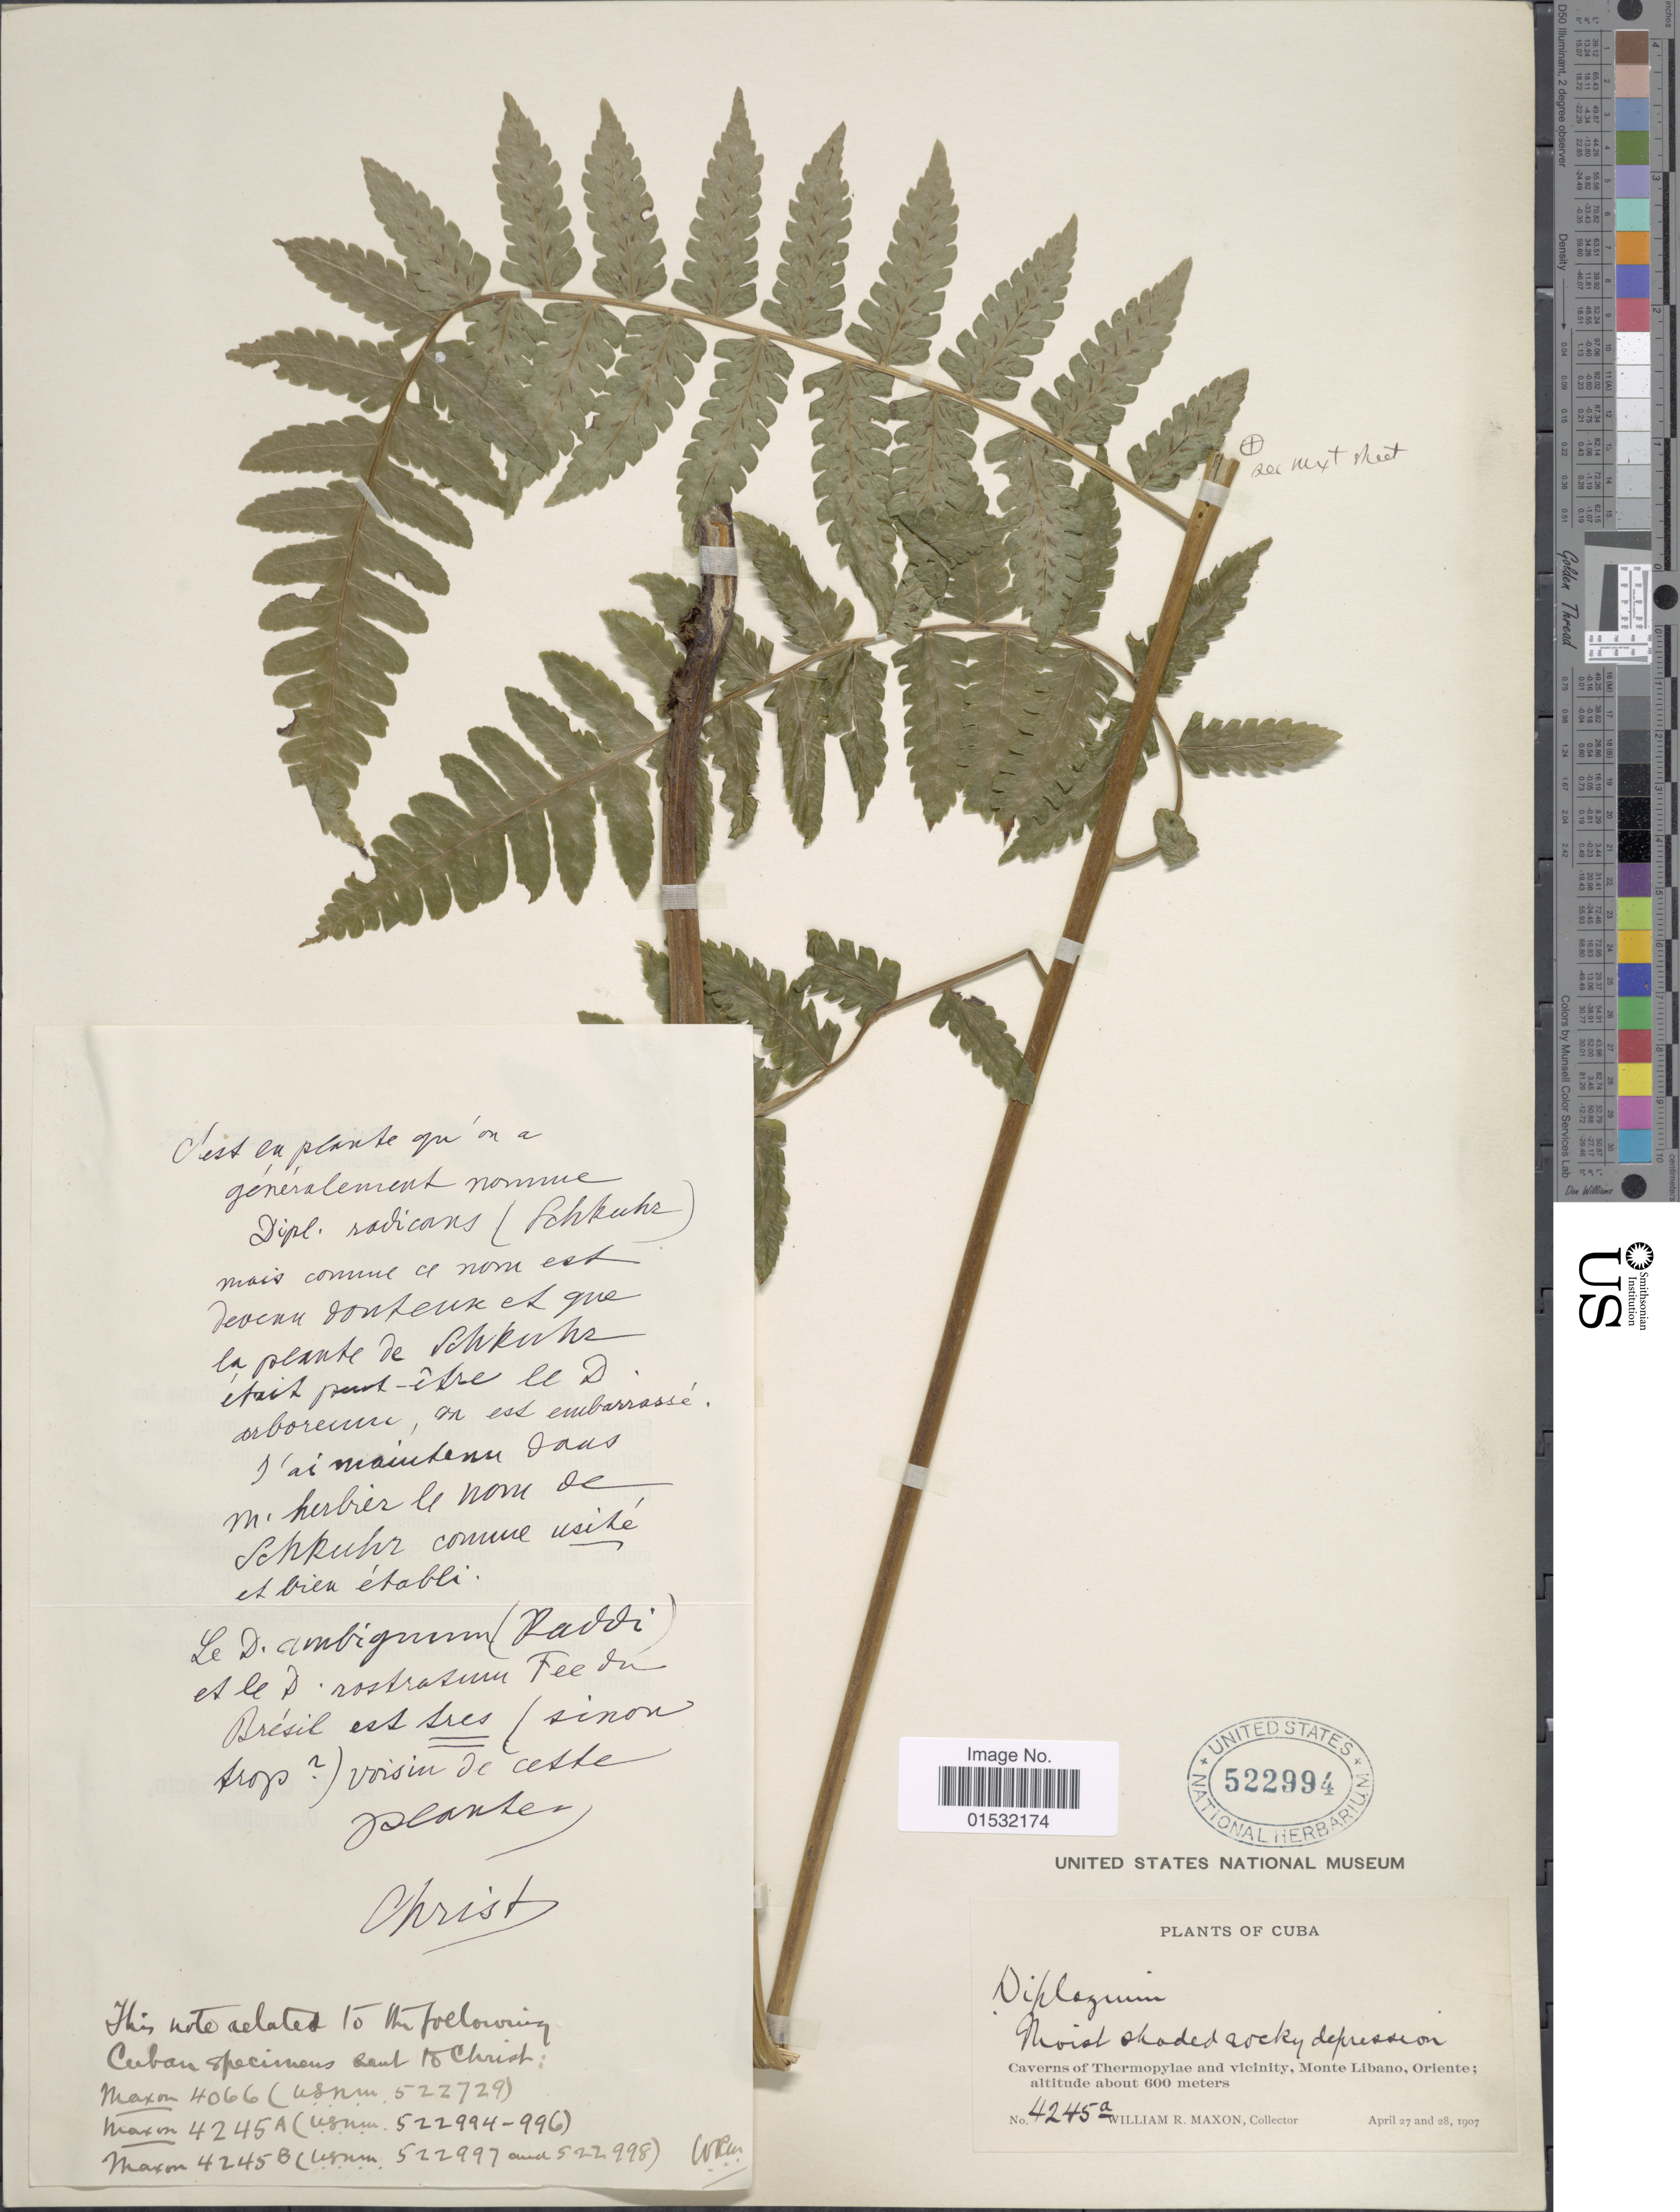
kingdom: Plantae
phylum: Tracheophyta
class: Polypodiopsida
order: Polypodiales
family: Athyriaceae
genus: Diplazium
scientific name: Diplazium expansum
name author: Willd.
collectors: W. R. Maxon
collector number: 4245a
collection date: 1907-04-27/1907-04-28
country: Cuba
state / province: Oriente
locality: Caverns of Thermopyiae and vicinity, Monte Libano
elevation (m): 600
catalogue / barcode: US 522994